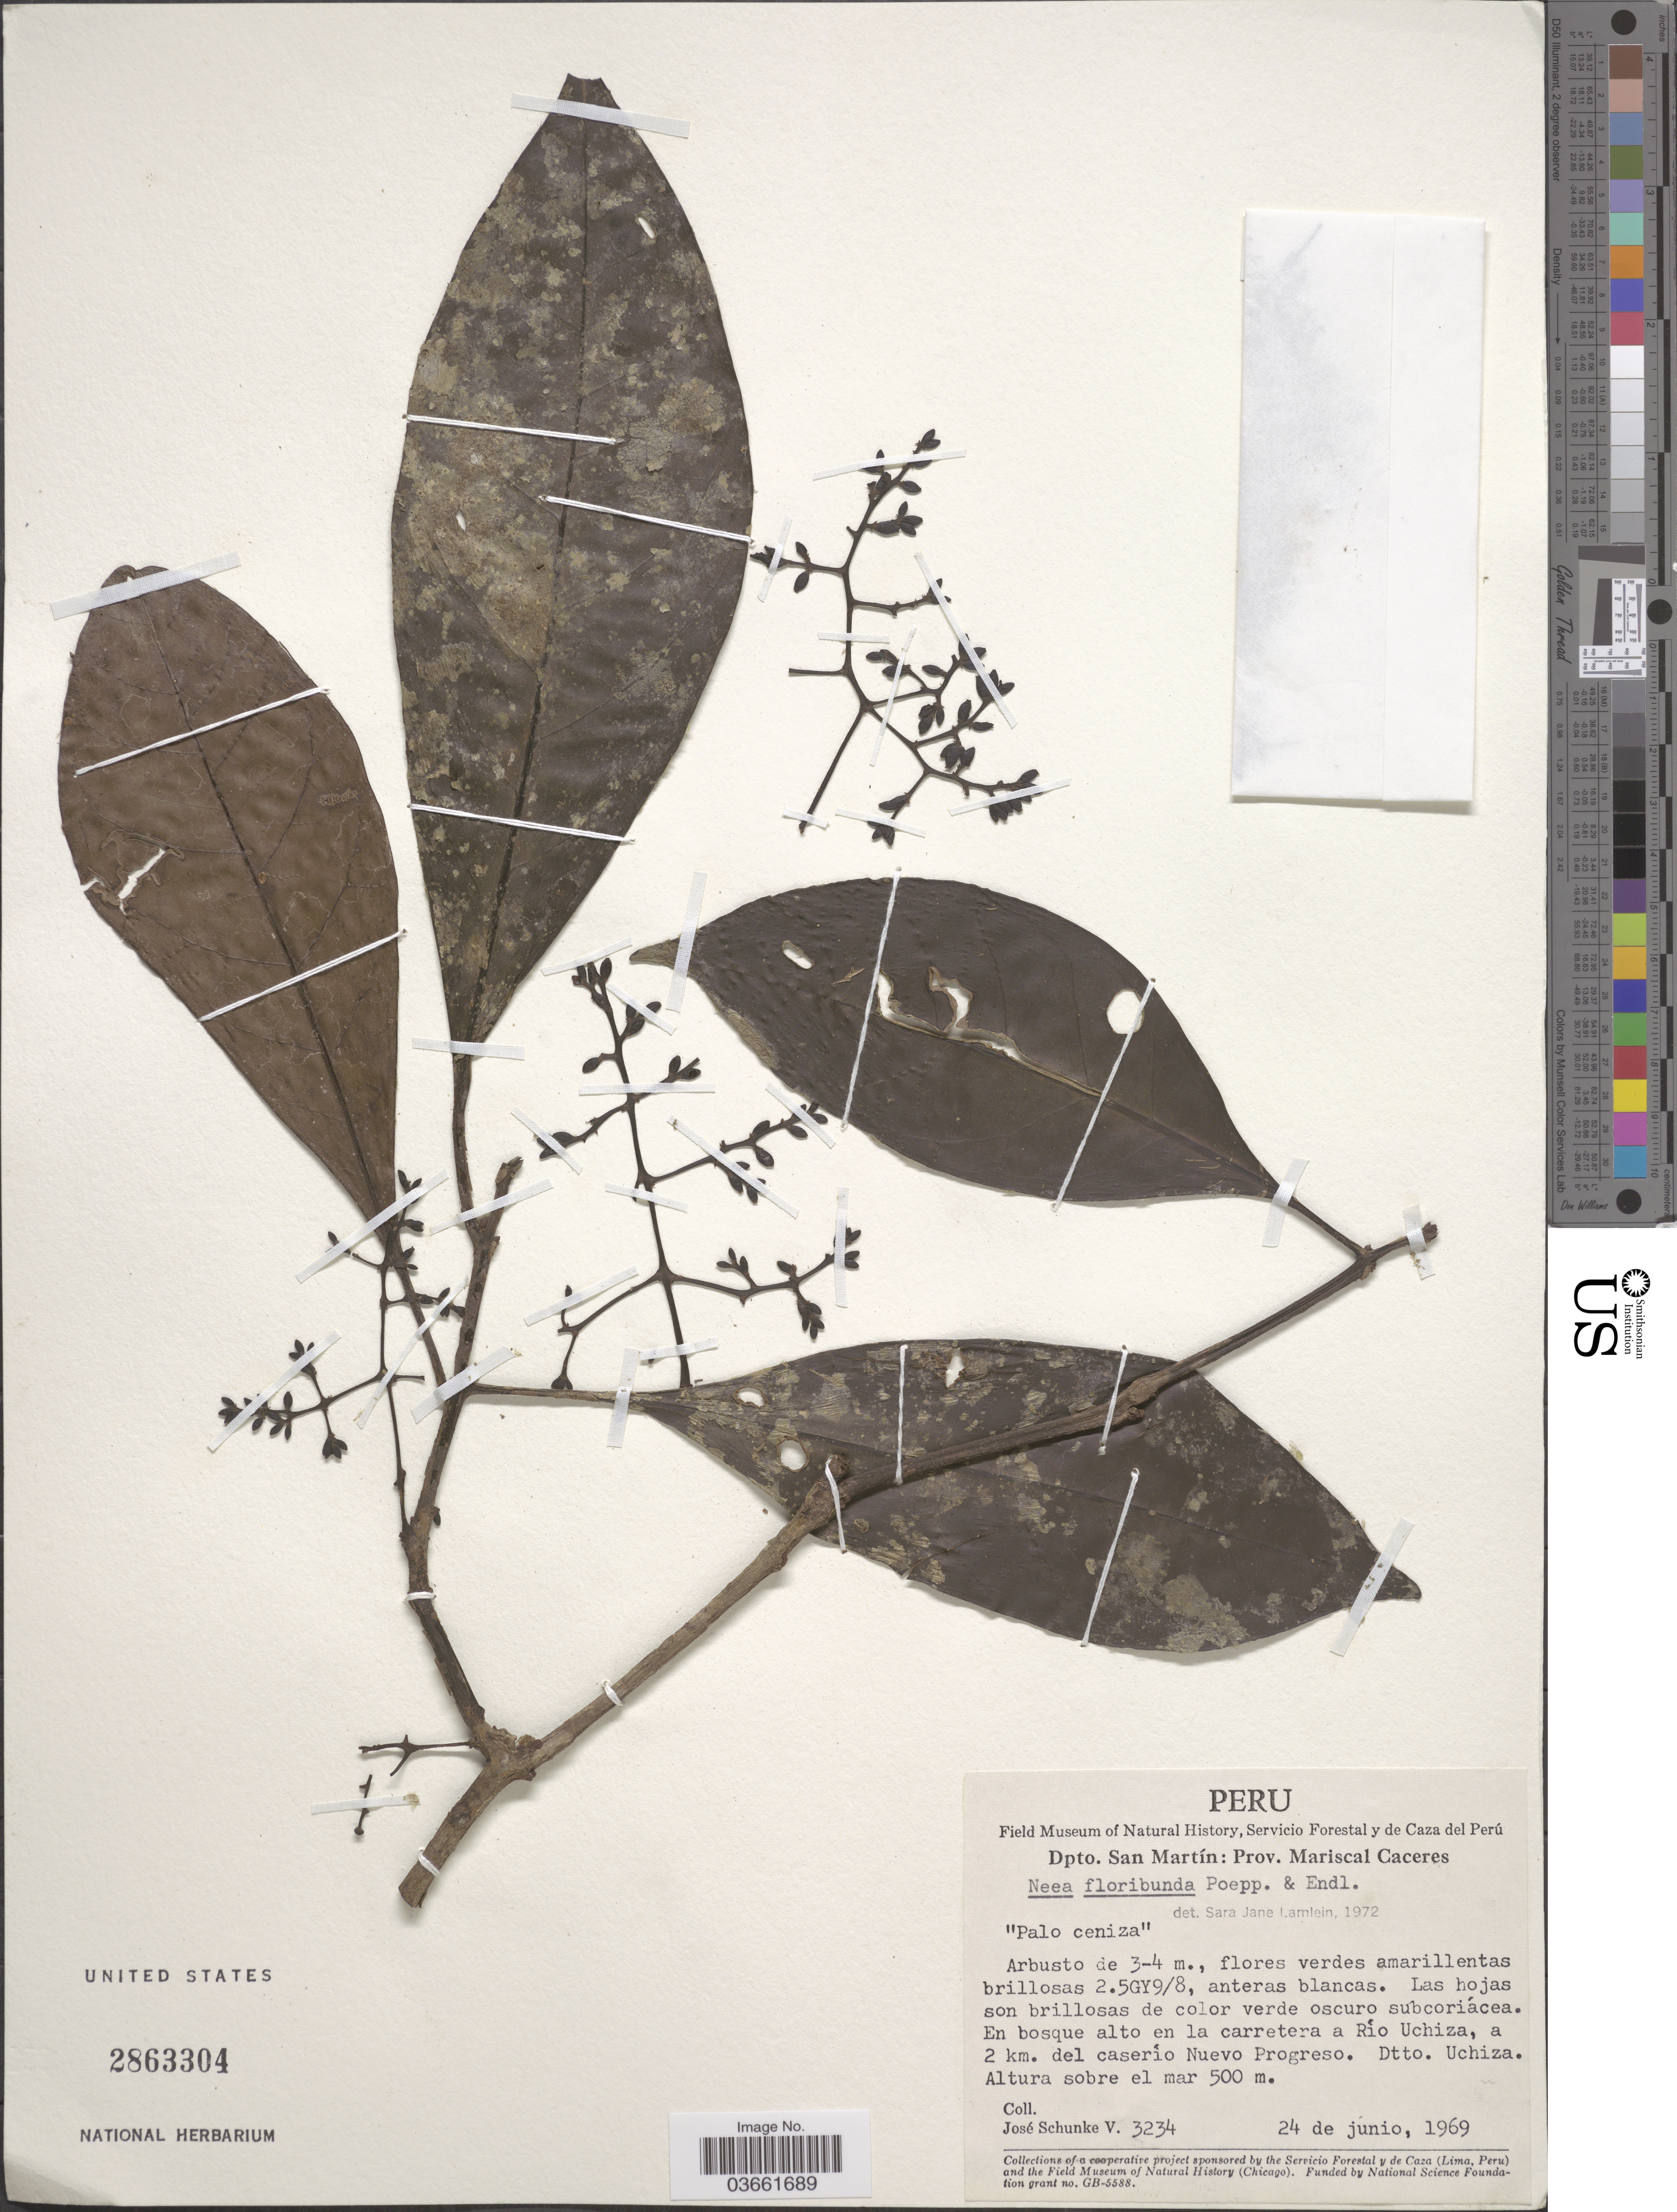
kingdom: Plantae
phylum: Tracheophyta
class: Magnoliopsida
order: Caryophyllales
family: Nyctaginaceae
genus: Neea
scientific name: Neea floribunda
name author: Poepp. & Endl.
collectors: J. Schunke Vigo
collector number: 3234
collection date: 1969-06-24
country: Peru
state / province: San Martín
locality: Dpto. San Martín: Prov. Mariscal Caceres. En bosque alto en la carretera a Río Uchiza, a 2 km. del caserío Nuevo Progreso. Dtto. Uchiza.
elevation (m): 500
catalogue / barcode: US 2863304